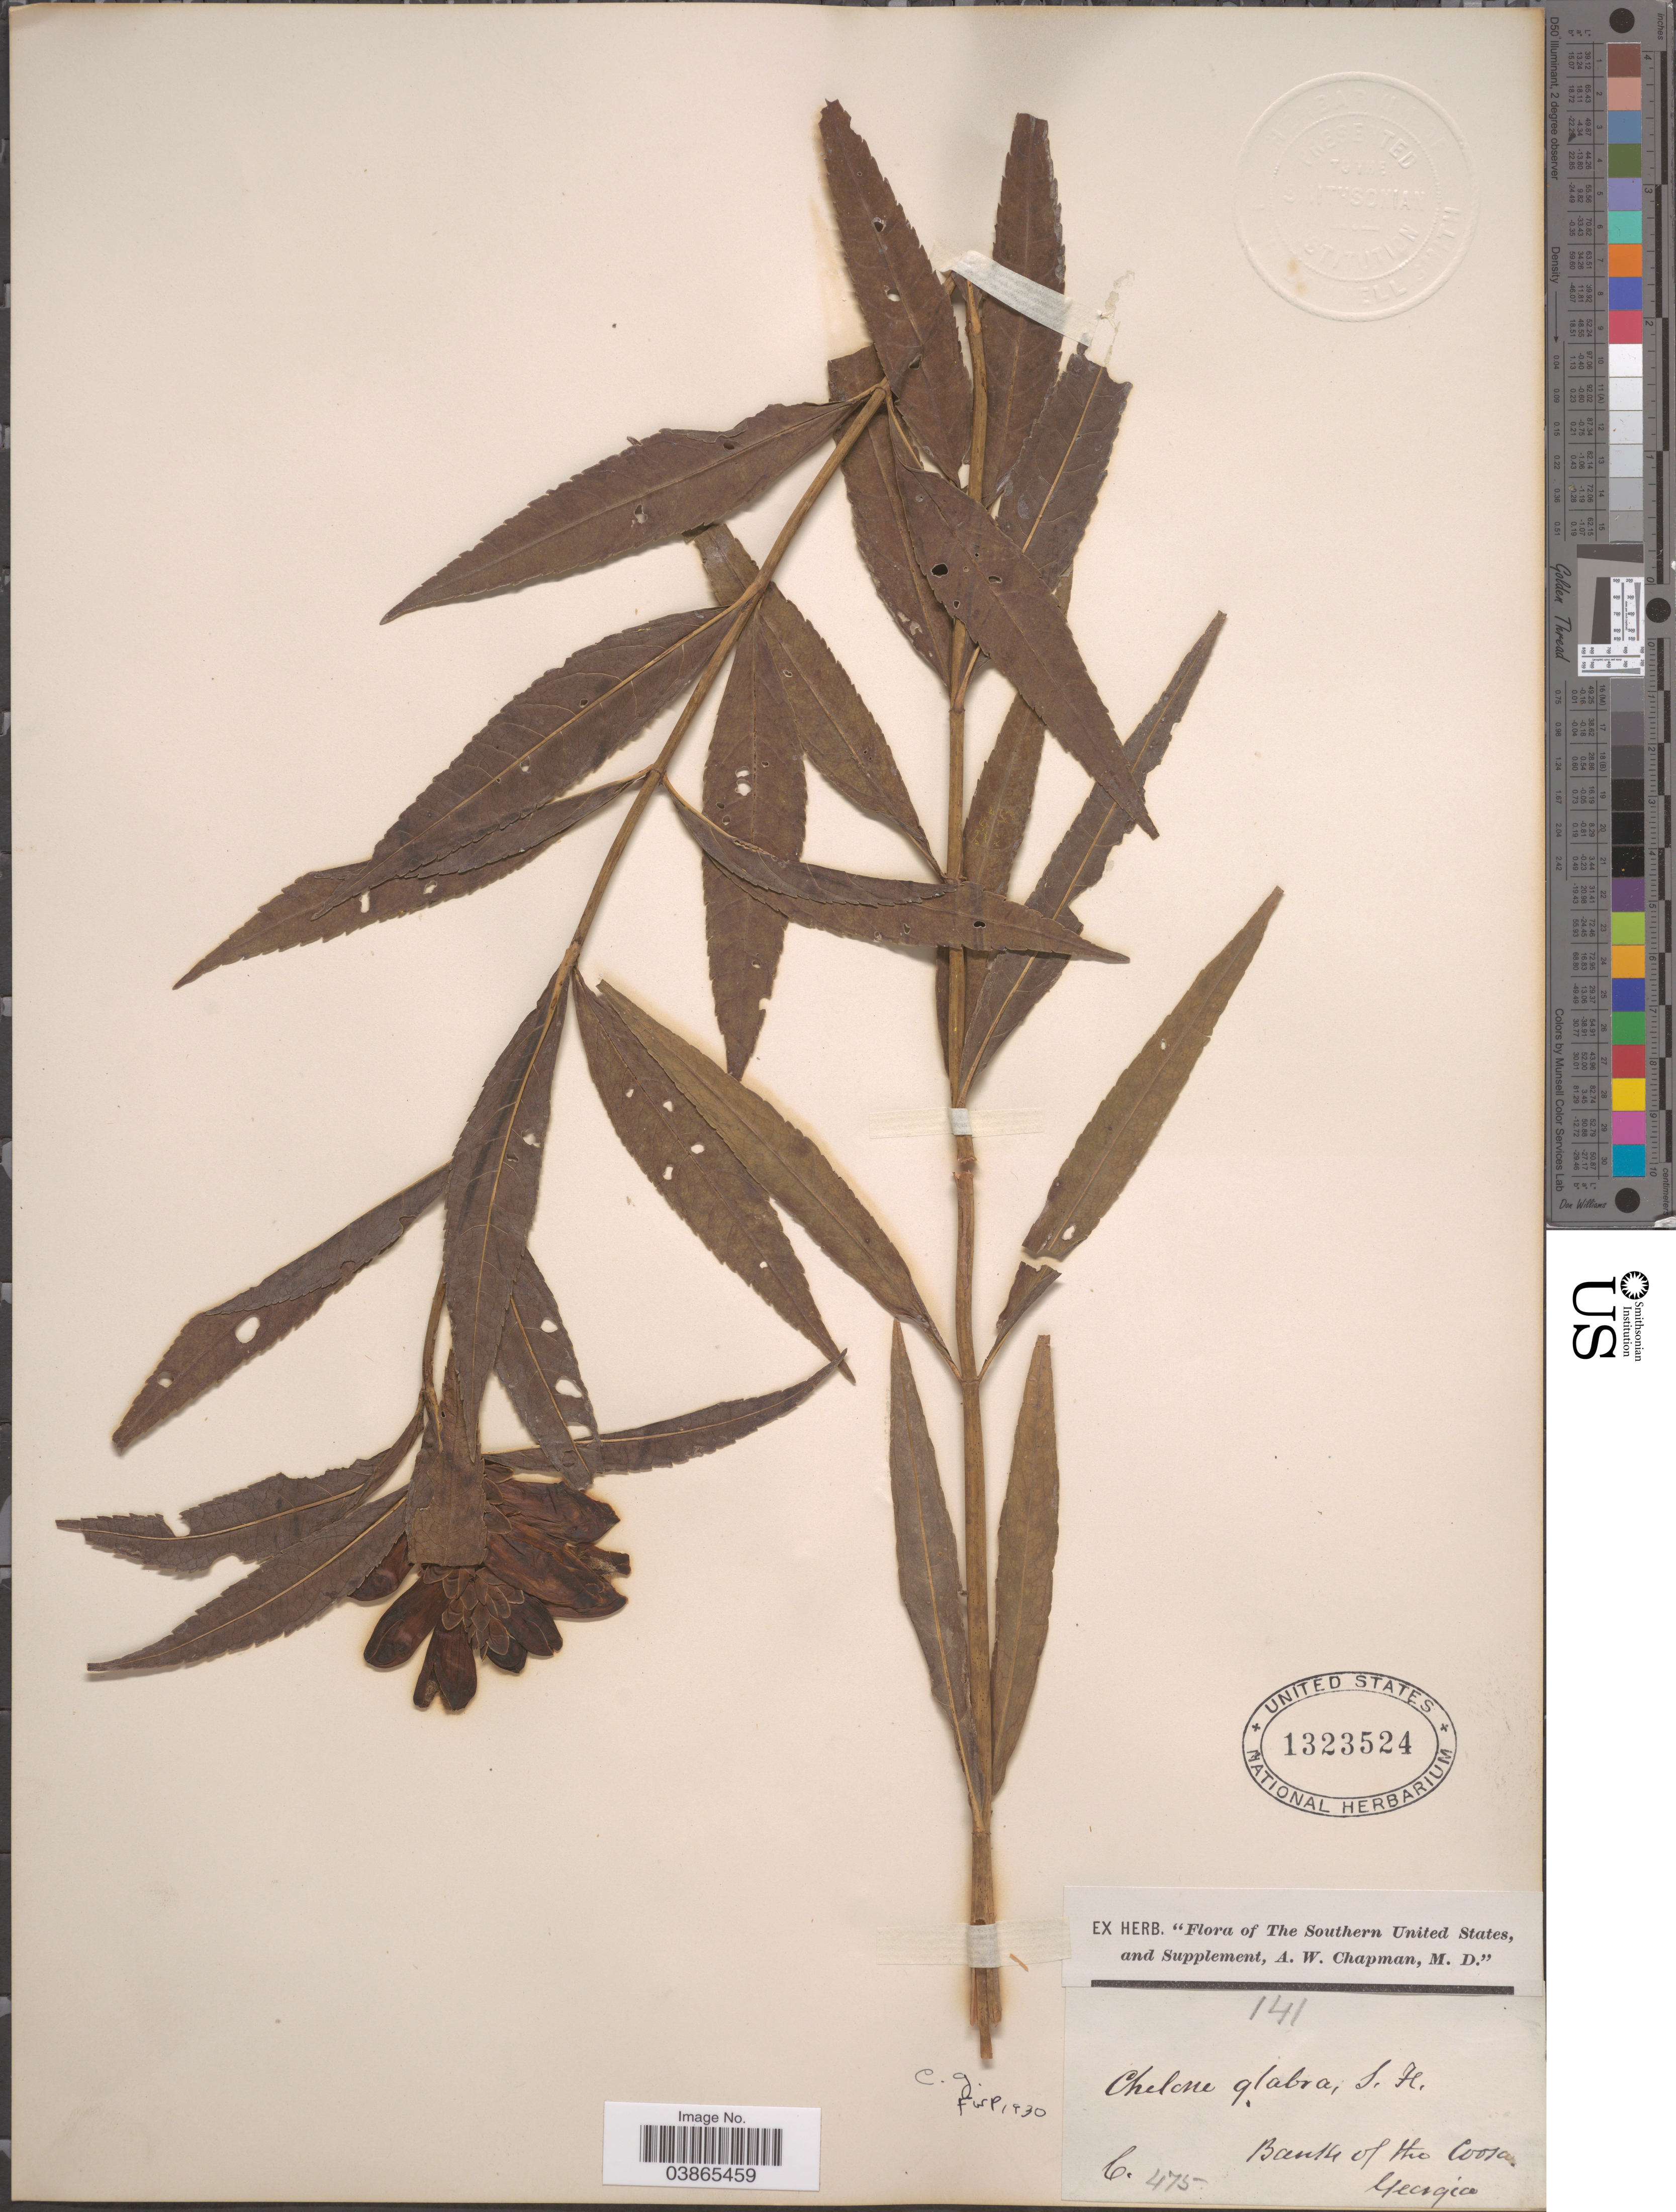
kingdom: Plantae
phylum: Tracheophyta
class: Magnoliopsida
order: Lamiales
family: Plantaginaceae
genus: Chelone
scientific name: Chelone glabra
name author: L.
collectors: A. W. Chapman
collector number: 141?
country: United States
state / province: Georgia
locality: The Southern United States. Bank of the Coosa.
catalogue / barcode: US 1323524